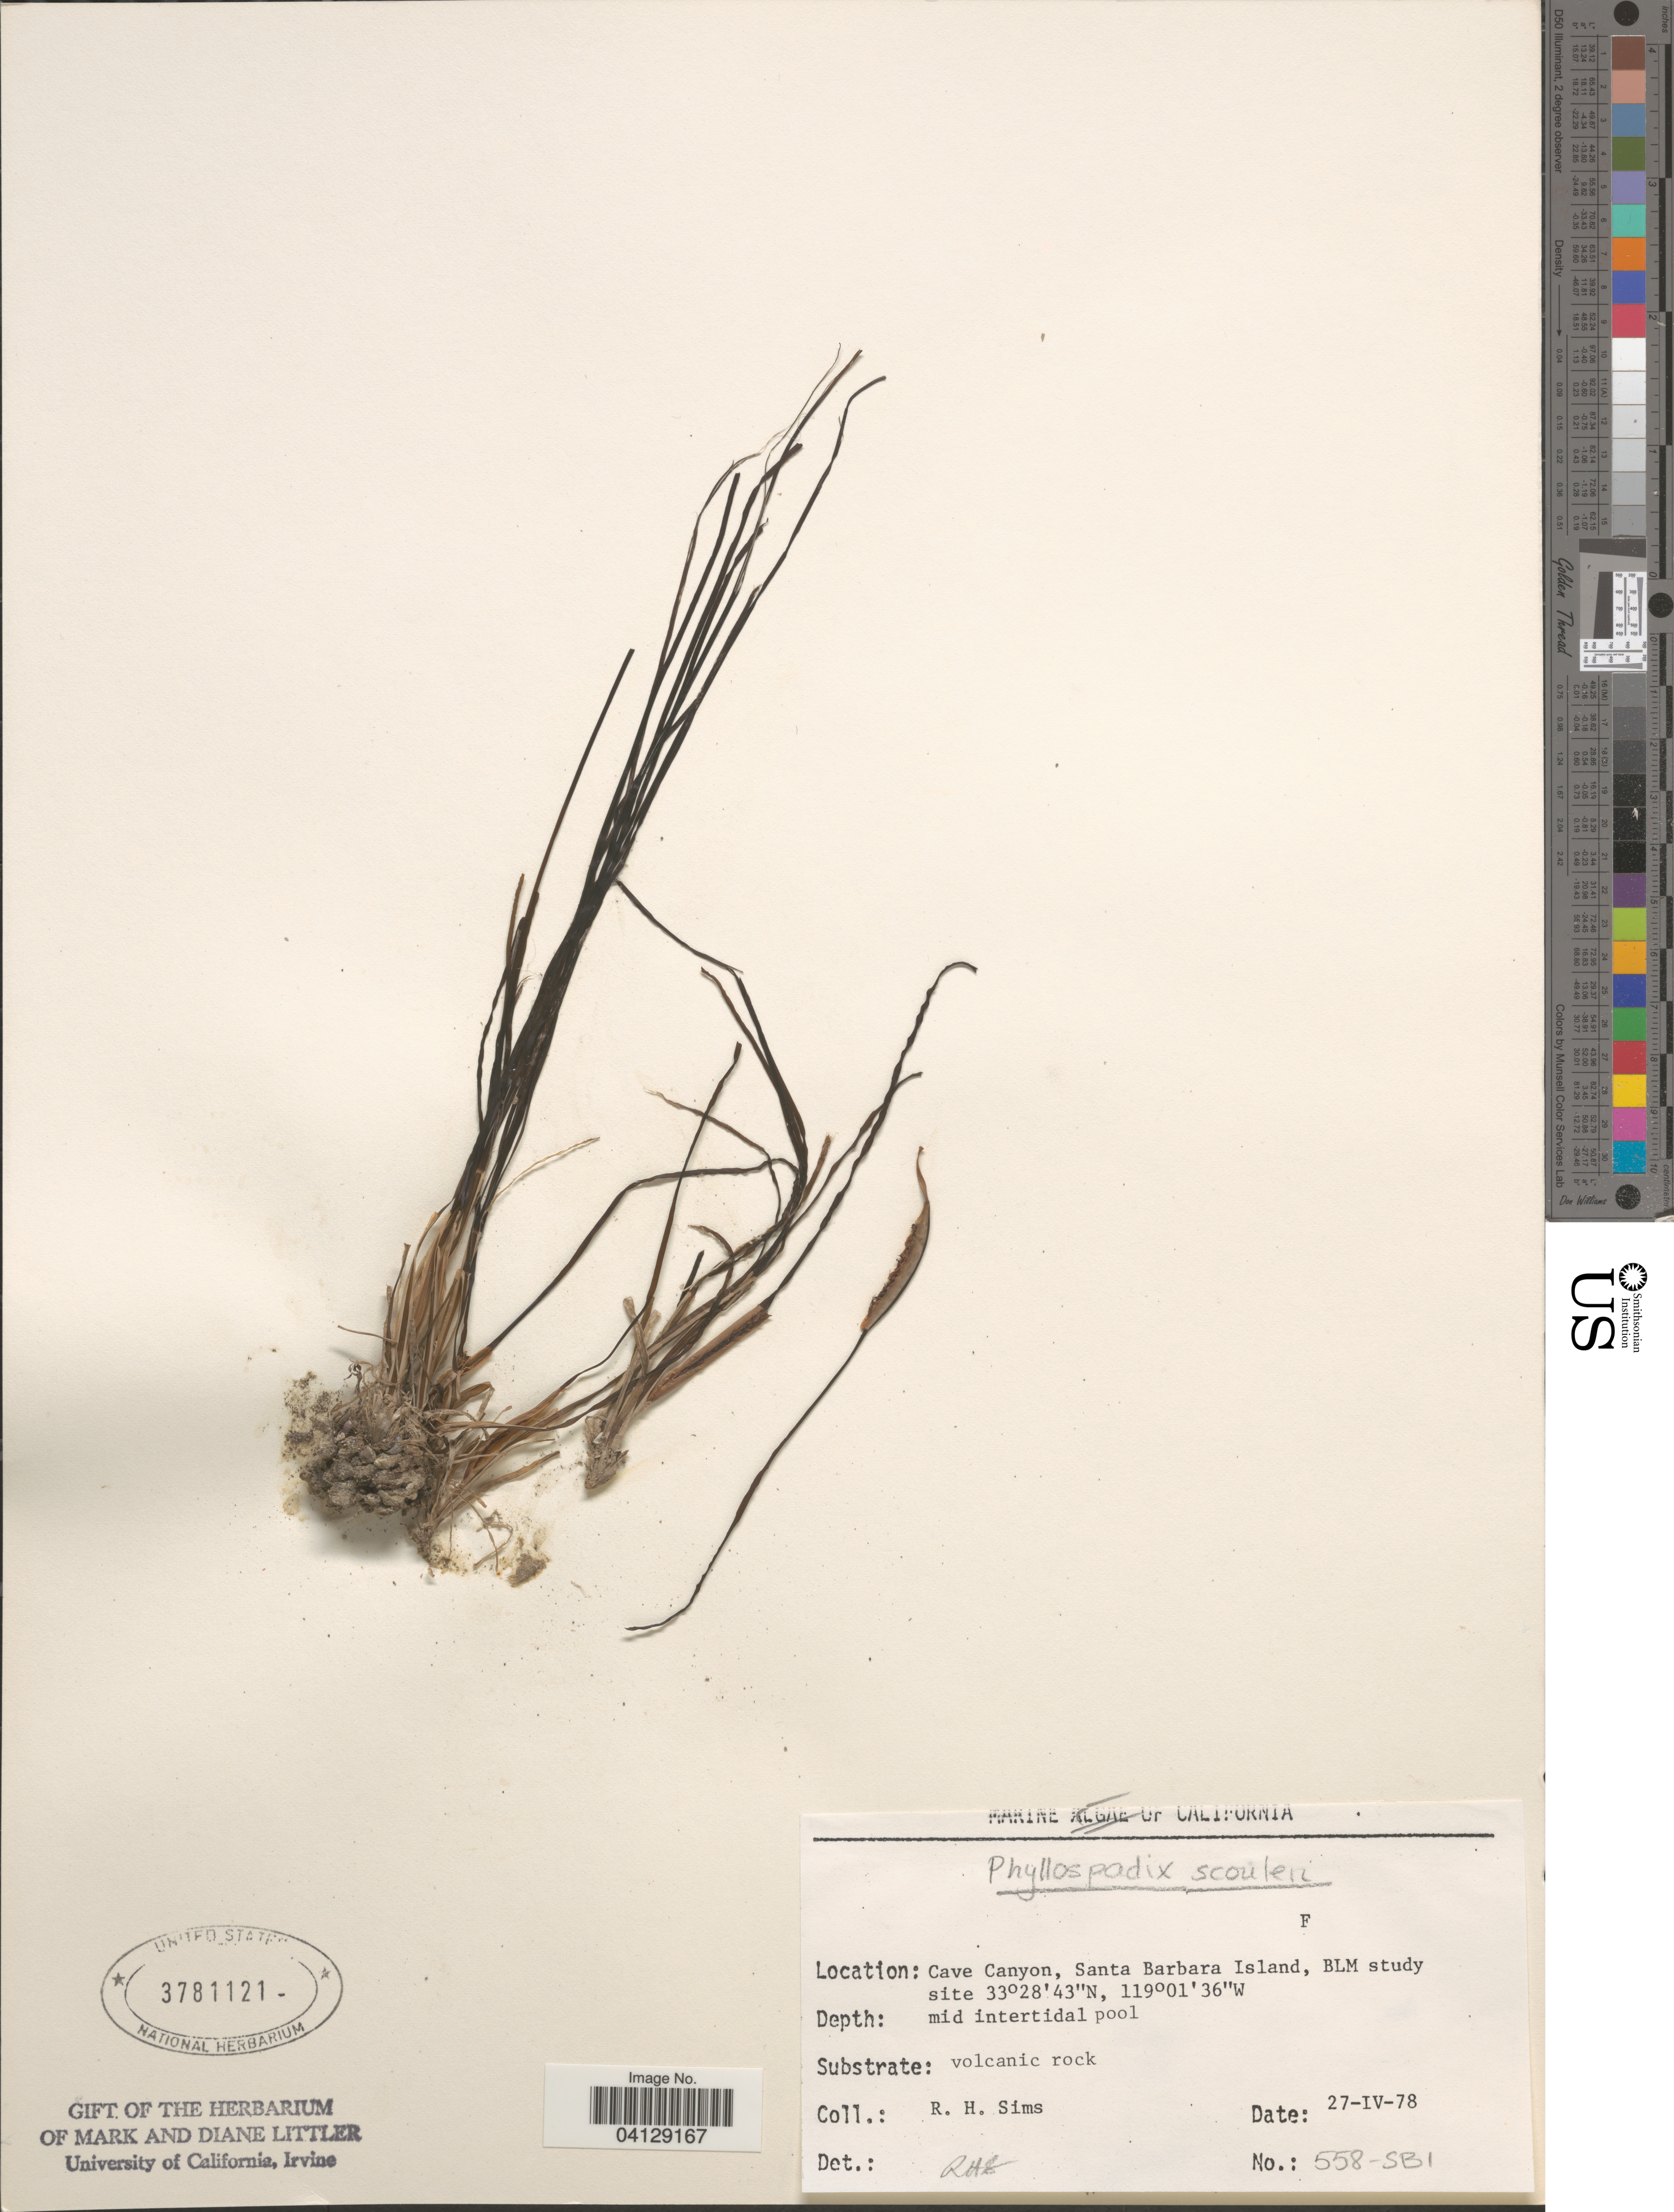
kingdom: Plantae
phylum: Tracheophyta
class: Liliopsida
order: Alismatales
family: Zosteraceae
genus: Phyllospadix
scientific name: Phyllospadix scouleri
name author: Hook.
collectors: R. H. Sims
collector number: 558-SBI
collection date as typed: Transcribed d/m/y: 27/4/78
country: United States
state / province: California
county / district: Santa Barbara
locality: Cave Canyon, Santa Barbara Island, BLM study site.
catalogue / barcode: US 3781121